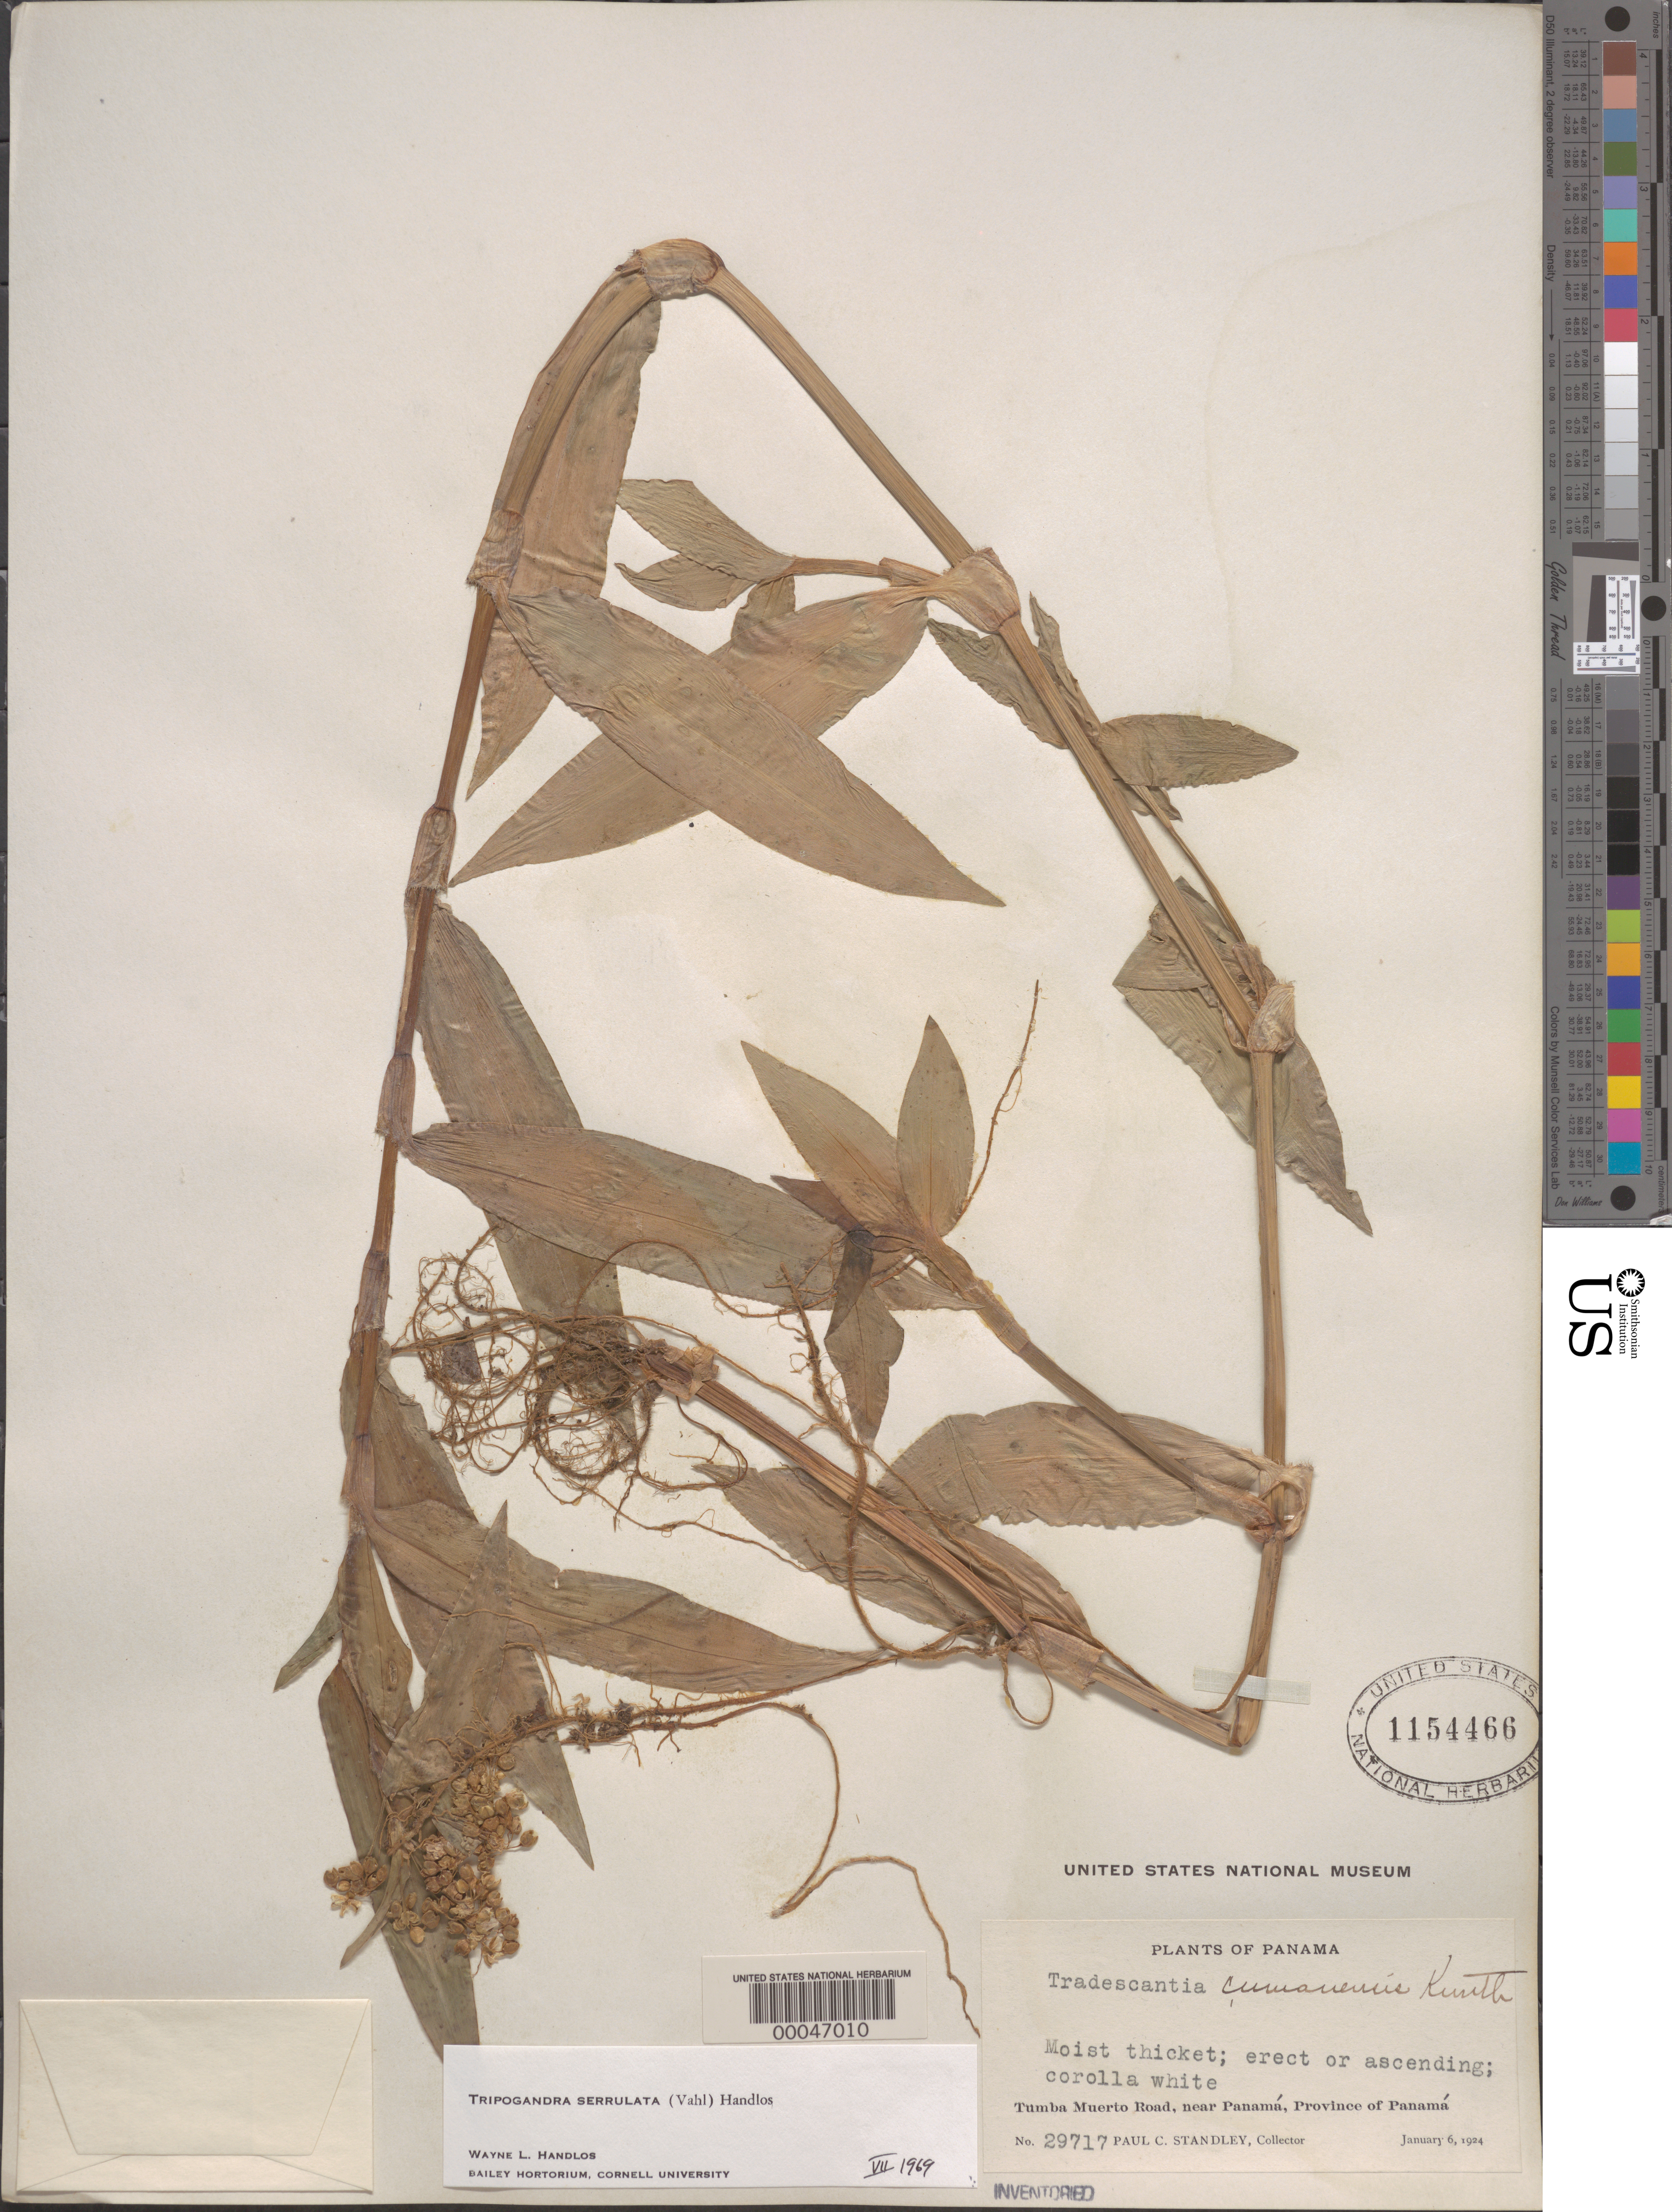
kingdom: Plantae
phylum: Tracheophyta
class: Liliopsida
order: Commelinales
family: Commelinaceae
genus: Tripogandra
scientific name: Tripogandra serrulata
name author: (Vahl) Handlos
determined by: Handlos, W. L.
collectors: P. C. Standley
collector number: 29717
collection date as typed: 06 Jan 1924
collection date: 1924-01-06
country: Panama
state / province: Panamá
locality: Tumba Muerto Rd., near Panama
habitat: Moist thicket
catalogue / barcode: US 1154466